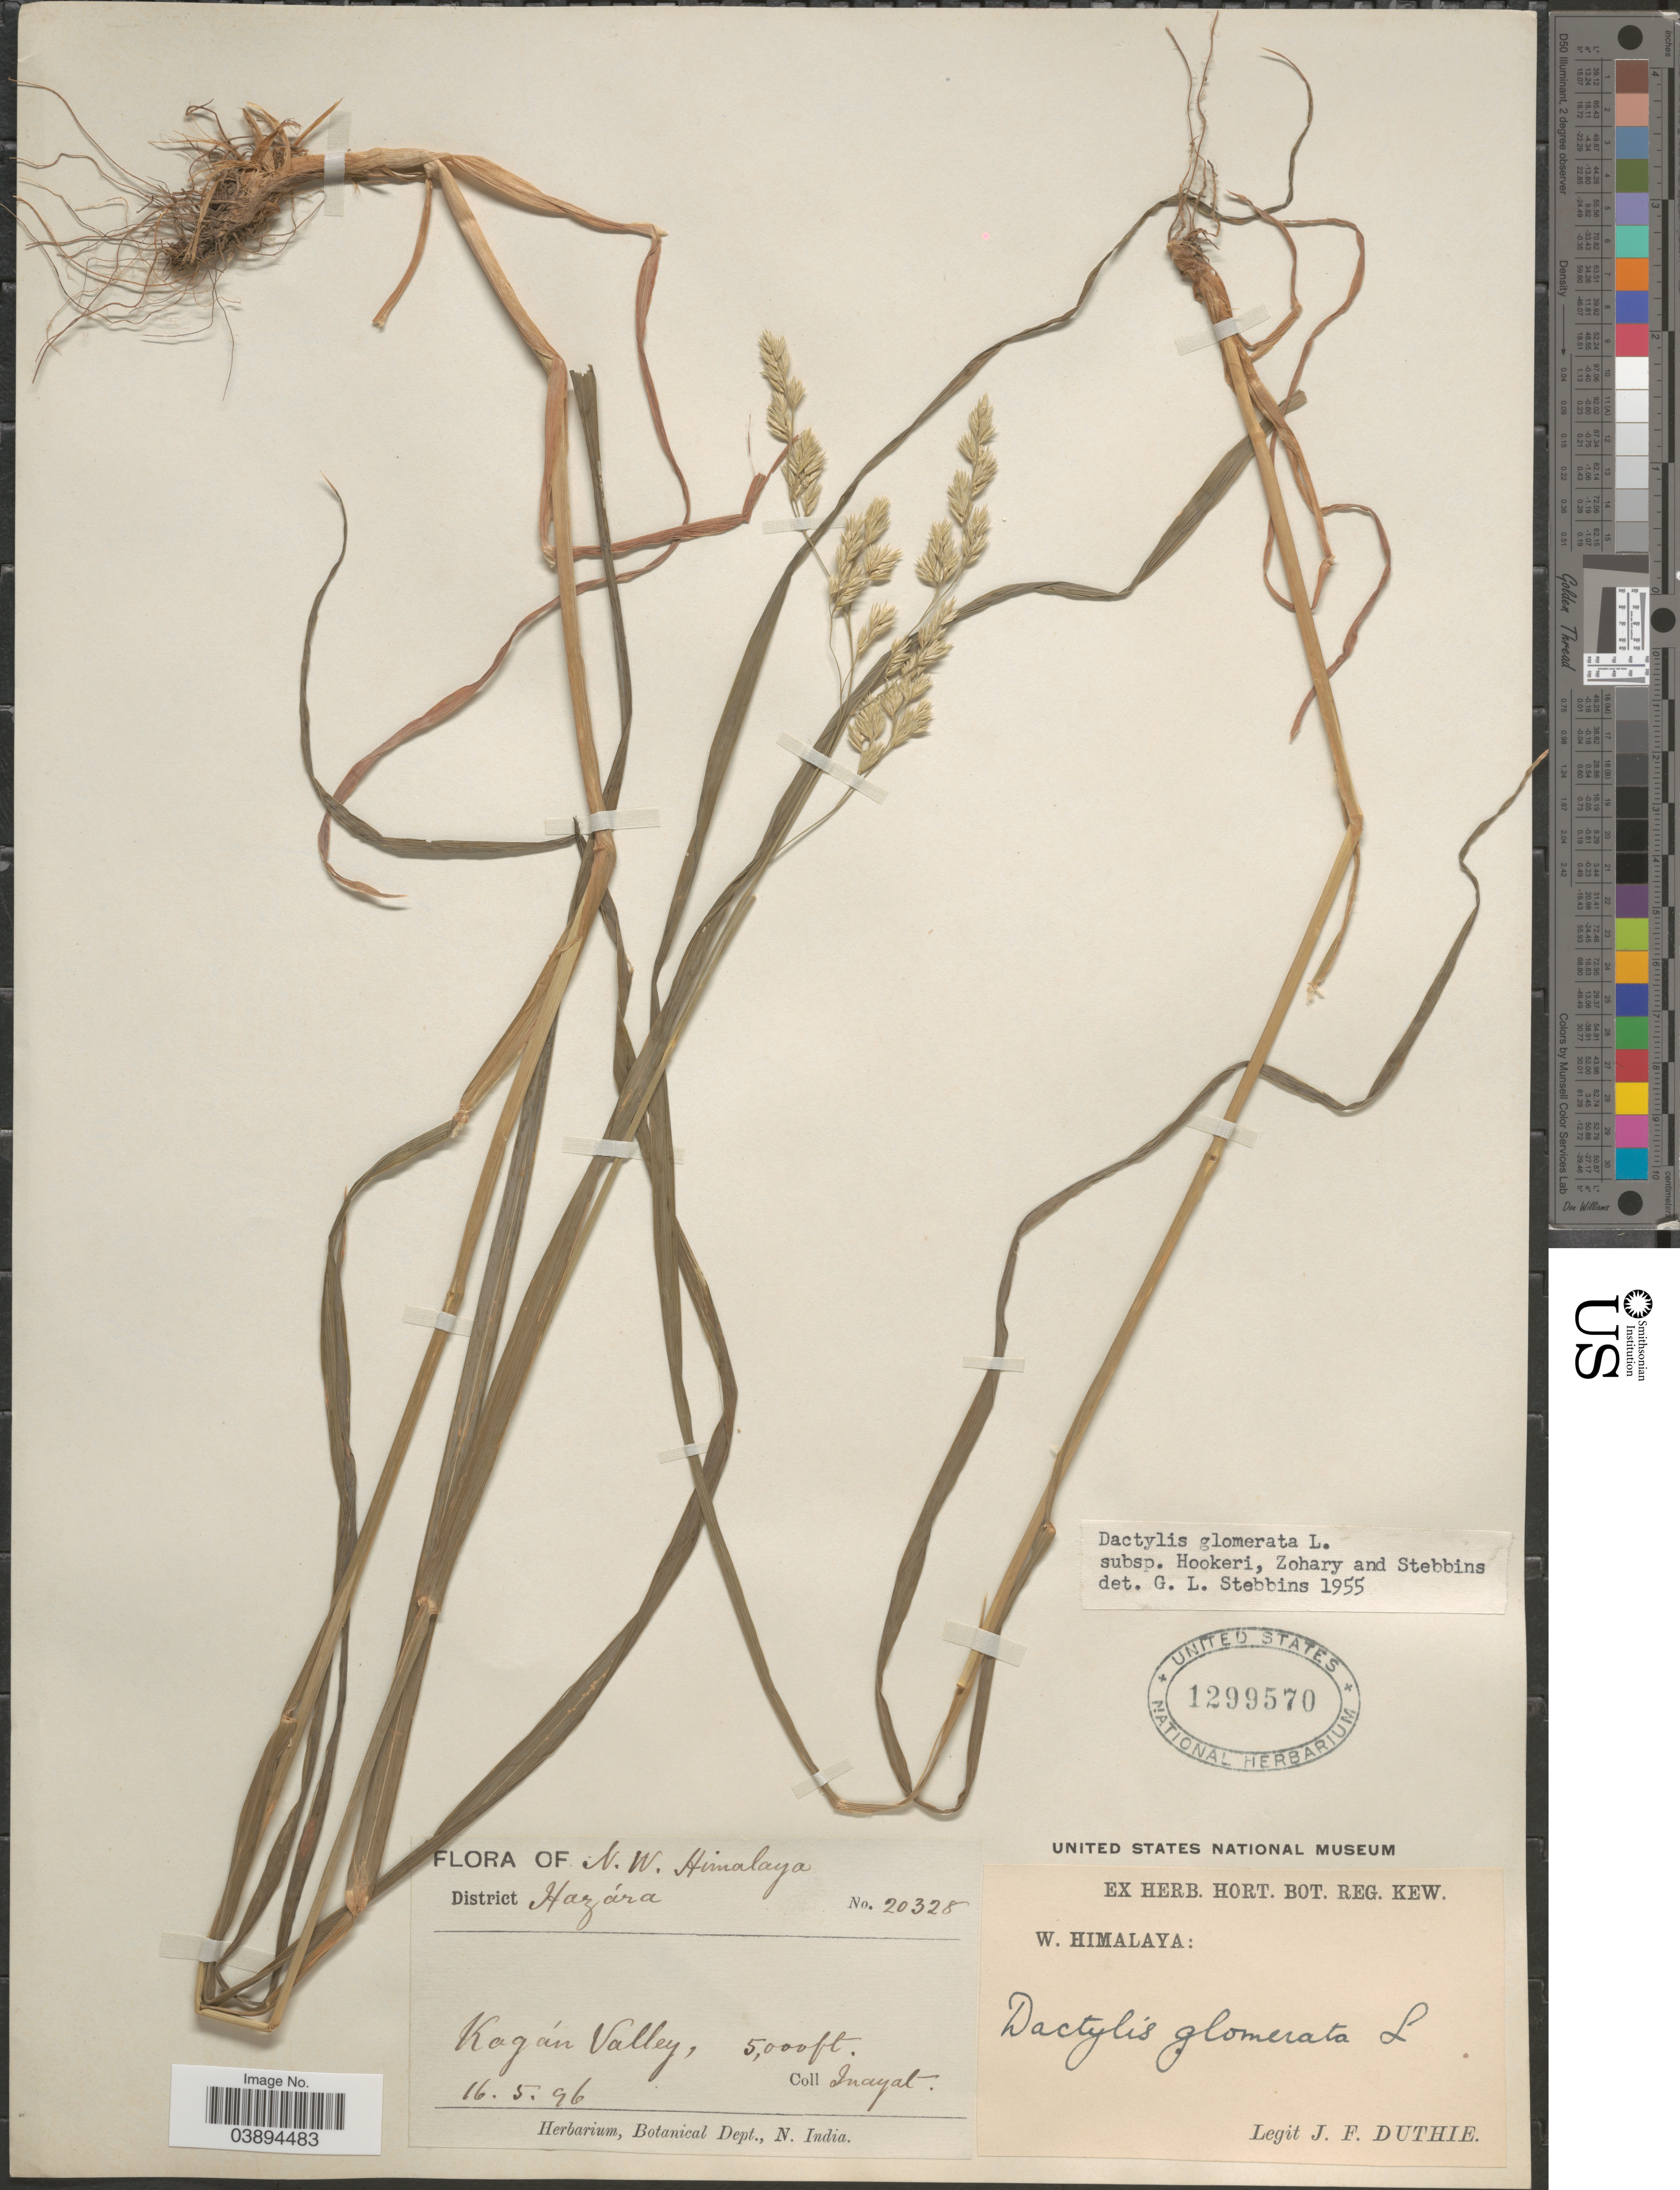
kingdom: Plantae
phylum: Tracheophyta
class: Liliopsida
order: Poales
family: Poaceae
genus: Dactylis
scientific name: Dactylis glomerata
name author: L.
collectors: J. F. Duthie & -. Inayat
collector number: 20328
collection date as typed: Transcribed d/m/y: 16/5/96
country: Pakistan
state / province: Khyber Pakhtunkhwa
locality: N. W. Himalaya. District Hazára. Kagán Valley. W. Himalaya.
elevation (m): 1524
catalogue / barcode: US 1299570